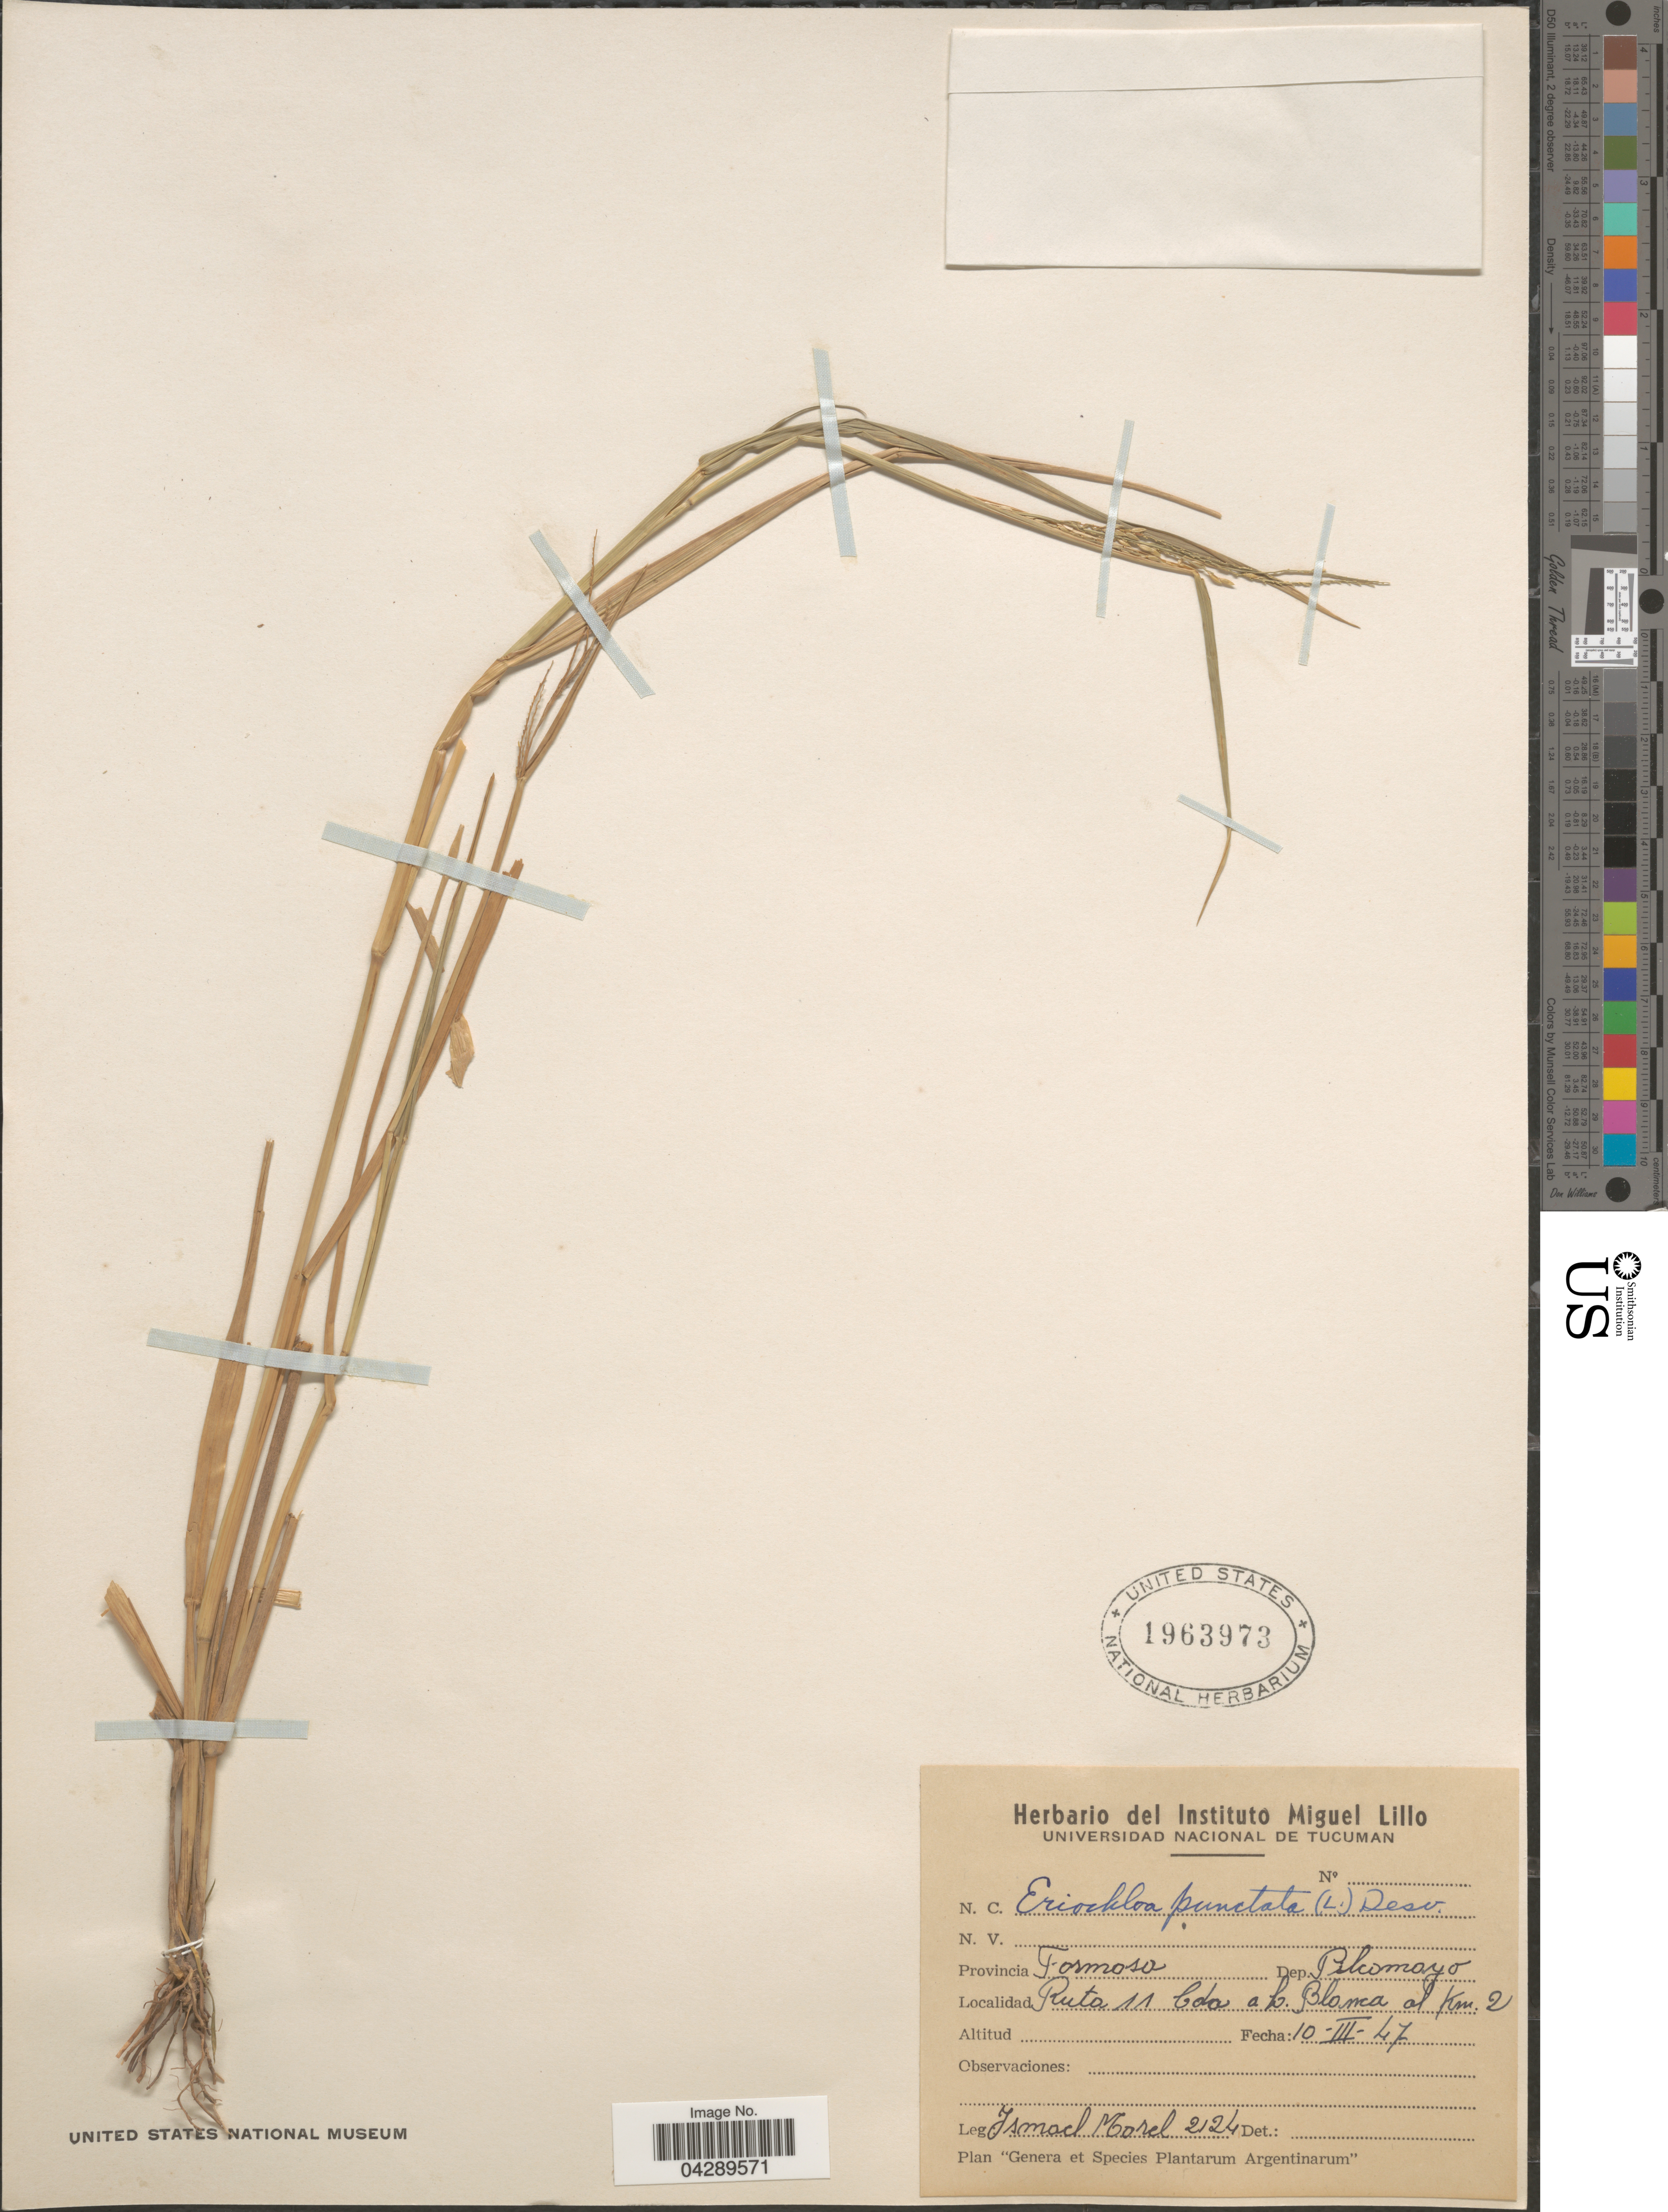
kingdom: Plantae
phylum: Tracheophyta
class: Liliopsida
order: Poales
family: Poaceae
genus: Eriochloa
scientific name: Eriochloa punctata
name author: (L.) Desv. ex Ham.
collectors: I. Morel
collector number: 2124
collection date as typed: Transcribed d/m/y: 10/3/47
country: Argentina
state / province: Formosa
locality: Dep. Pilcomayo. Ruta 11 Cda a La Blanca al Km. 2.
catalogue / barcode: US 1963973